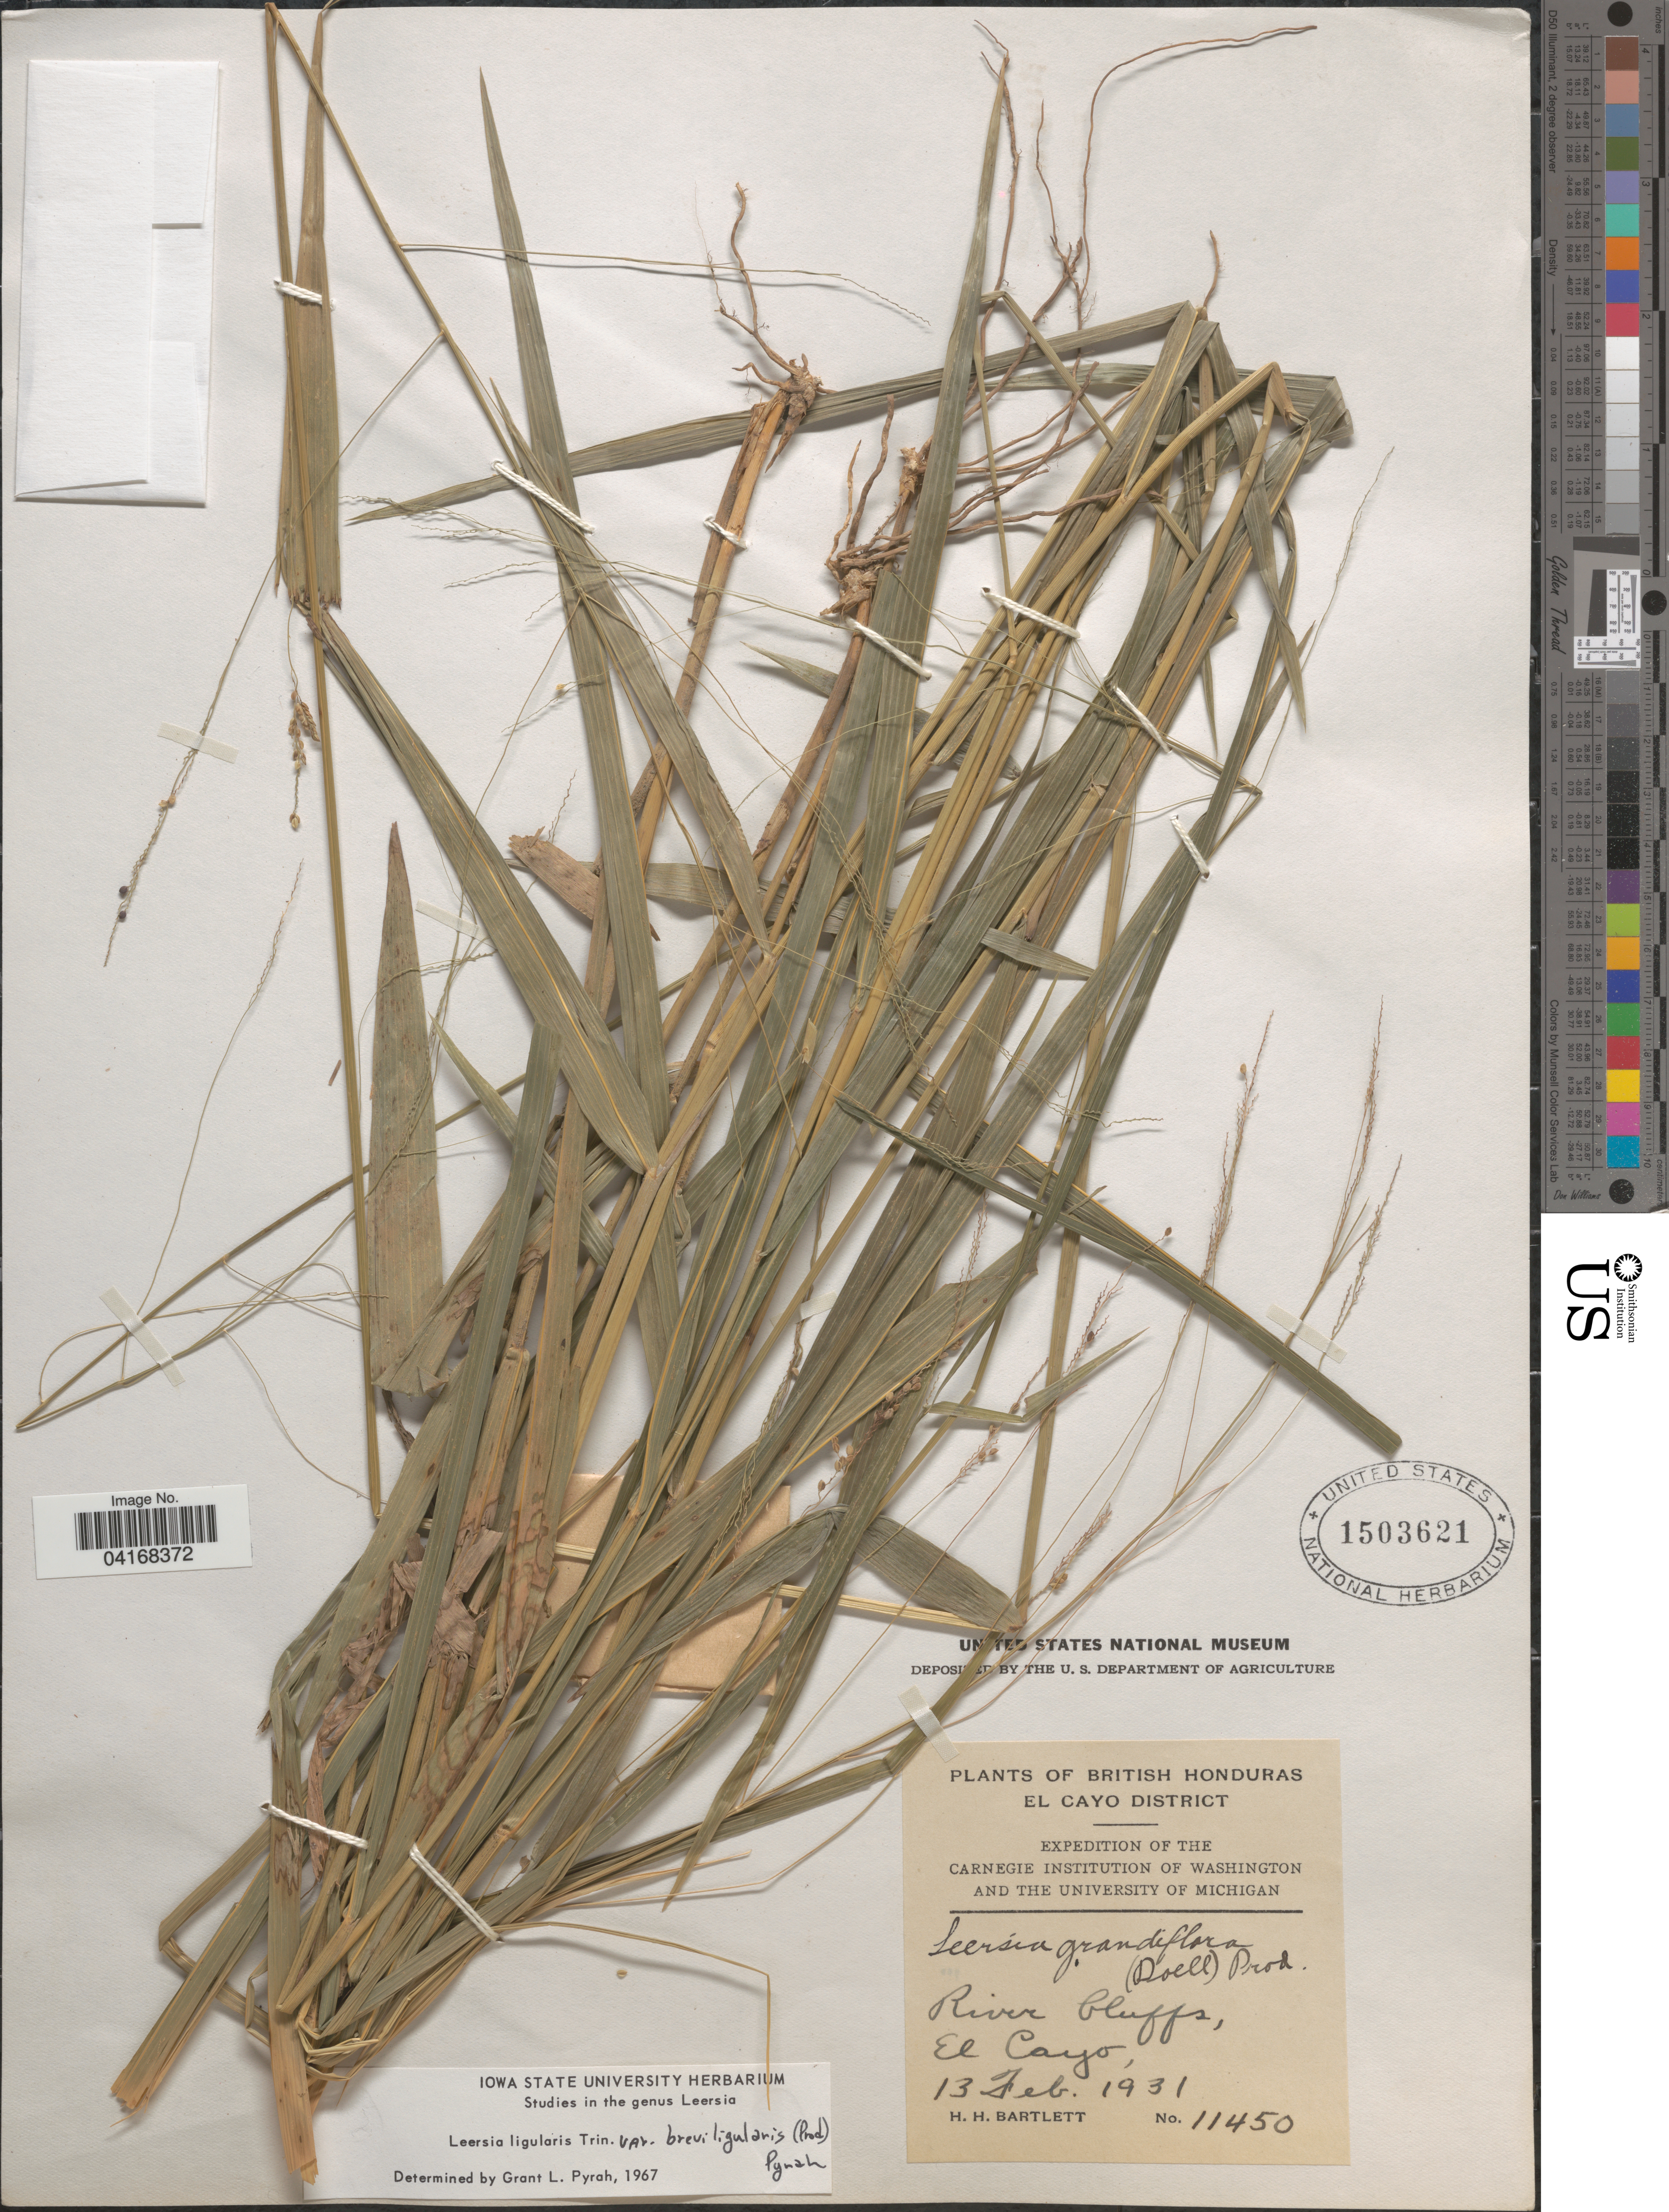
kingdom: Plantae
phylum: Tracheophyta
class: Liliopsida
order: Poales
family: Poaceae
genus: Leersia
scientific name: Leersia ligularis var. breviligularis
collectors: H. H. Bartlett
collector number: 11450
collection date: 1931-02-13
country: Belize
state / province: Cayo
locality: British Honduras. El Cayo District. River bluffs, El Cayo.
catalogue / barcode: US 1503621